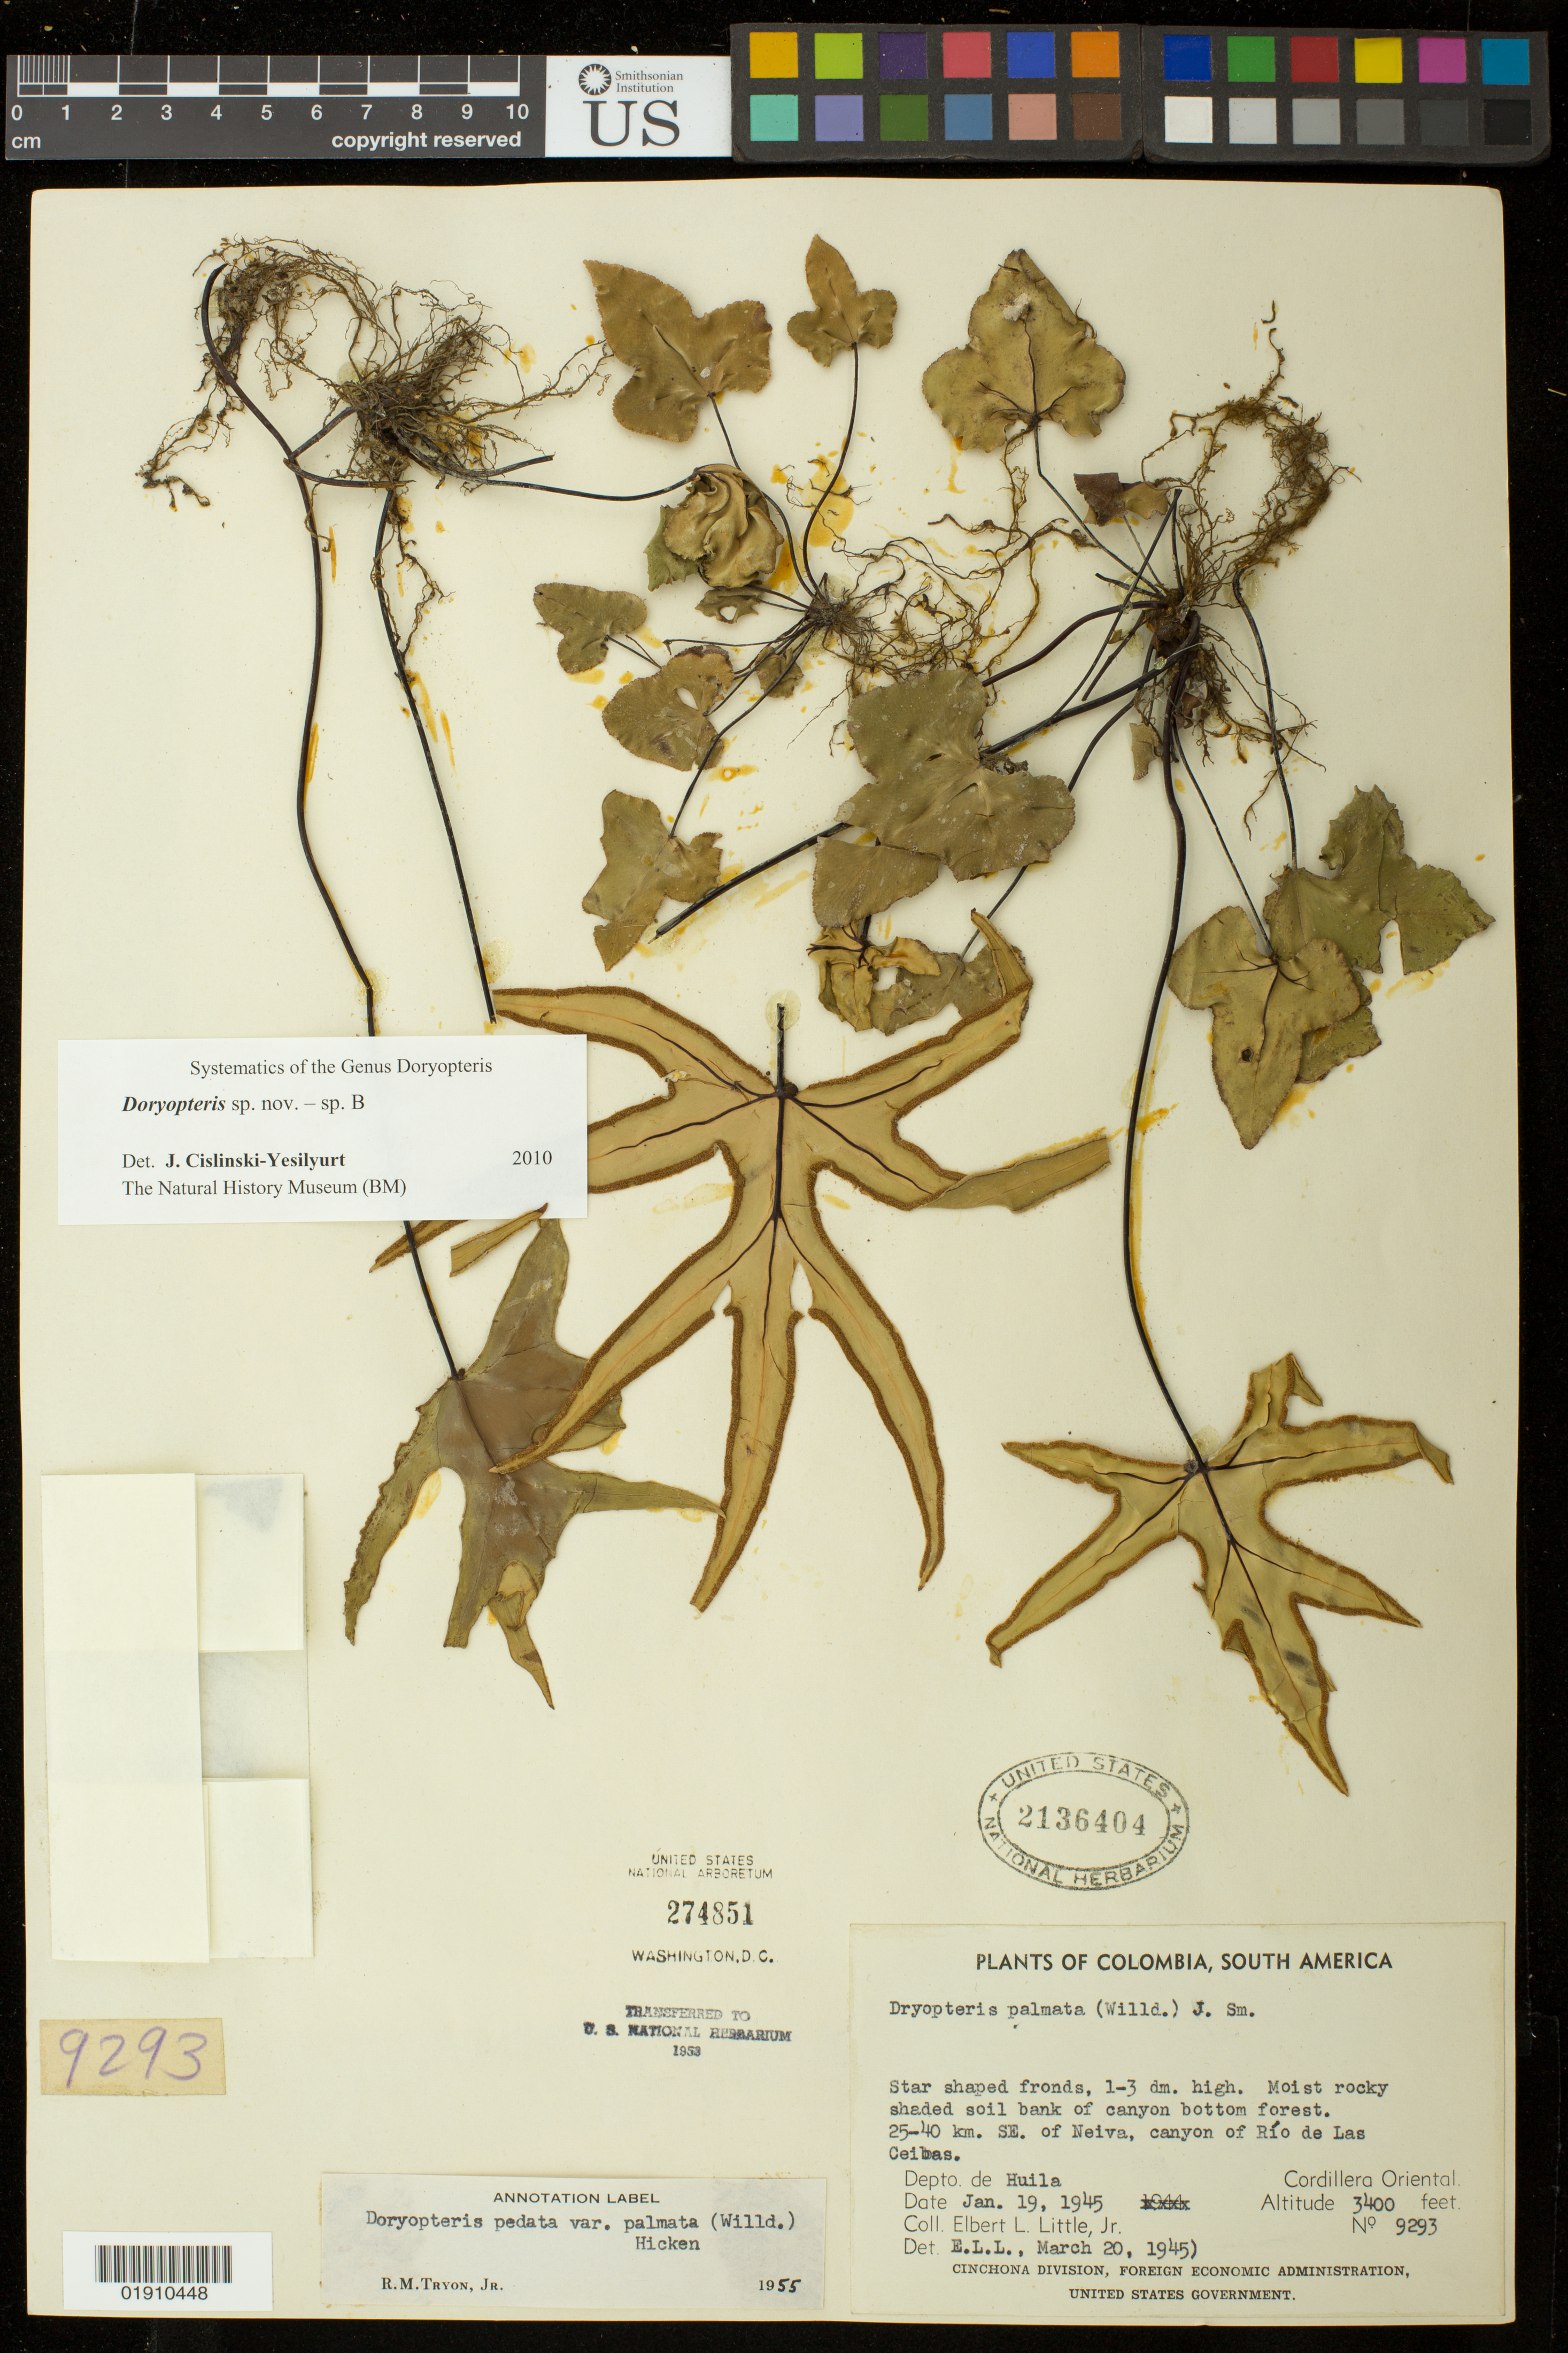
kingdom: Plantae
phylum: Tracheophyta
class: Polypodiopsida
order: Polypodiales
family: Pteridaceae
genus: Doryopteris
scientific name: Doryopteris sp. nov.- sp. b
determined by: Cislinski-Yesilyurt, J.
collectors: E. L. Little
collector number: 9293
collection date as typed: Jan. 19, 1945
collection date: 1945-01-19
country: Colombia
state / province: Huila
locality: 25-40 km. SE. of Nieva, canyon of Río Las Ceibas.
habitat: Moist rocky shaded soil bank of canyon bottom forest.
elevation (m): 1036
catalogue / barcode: US 2136404